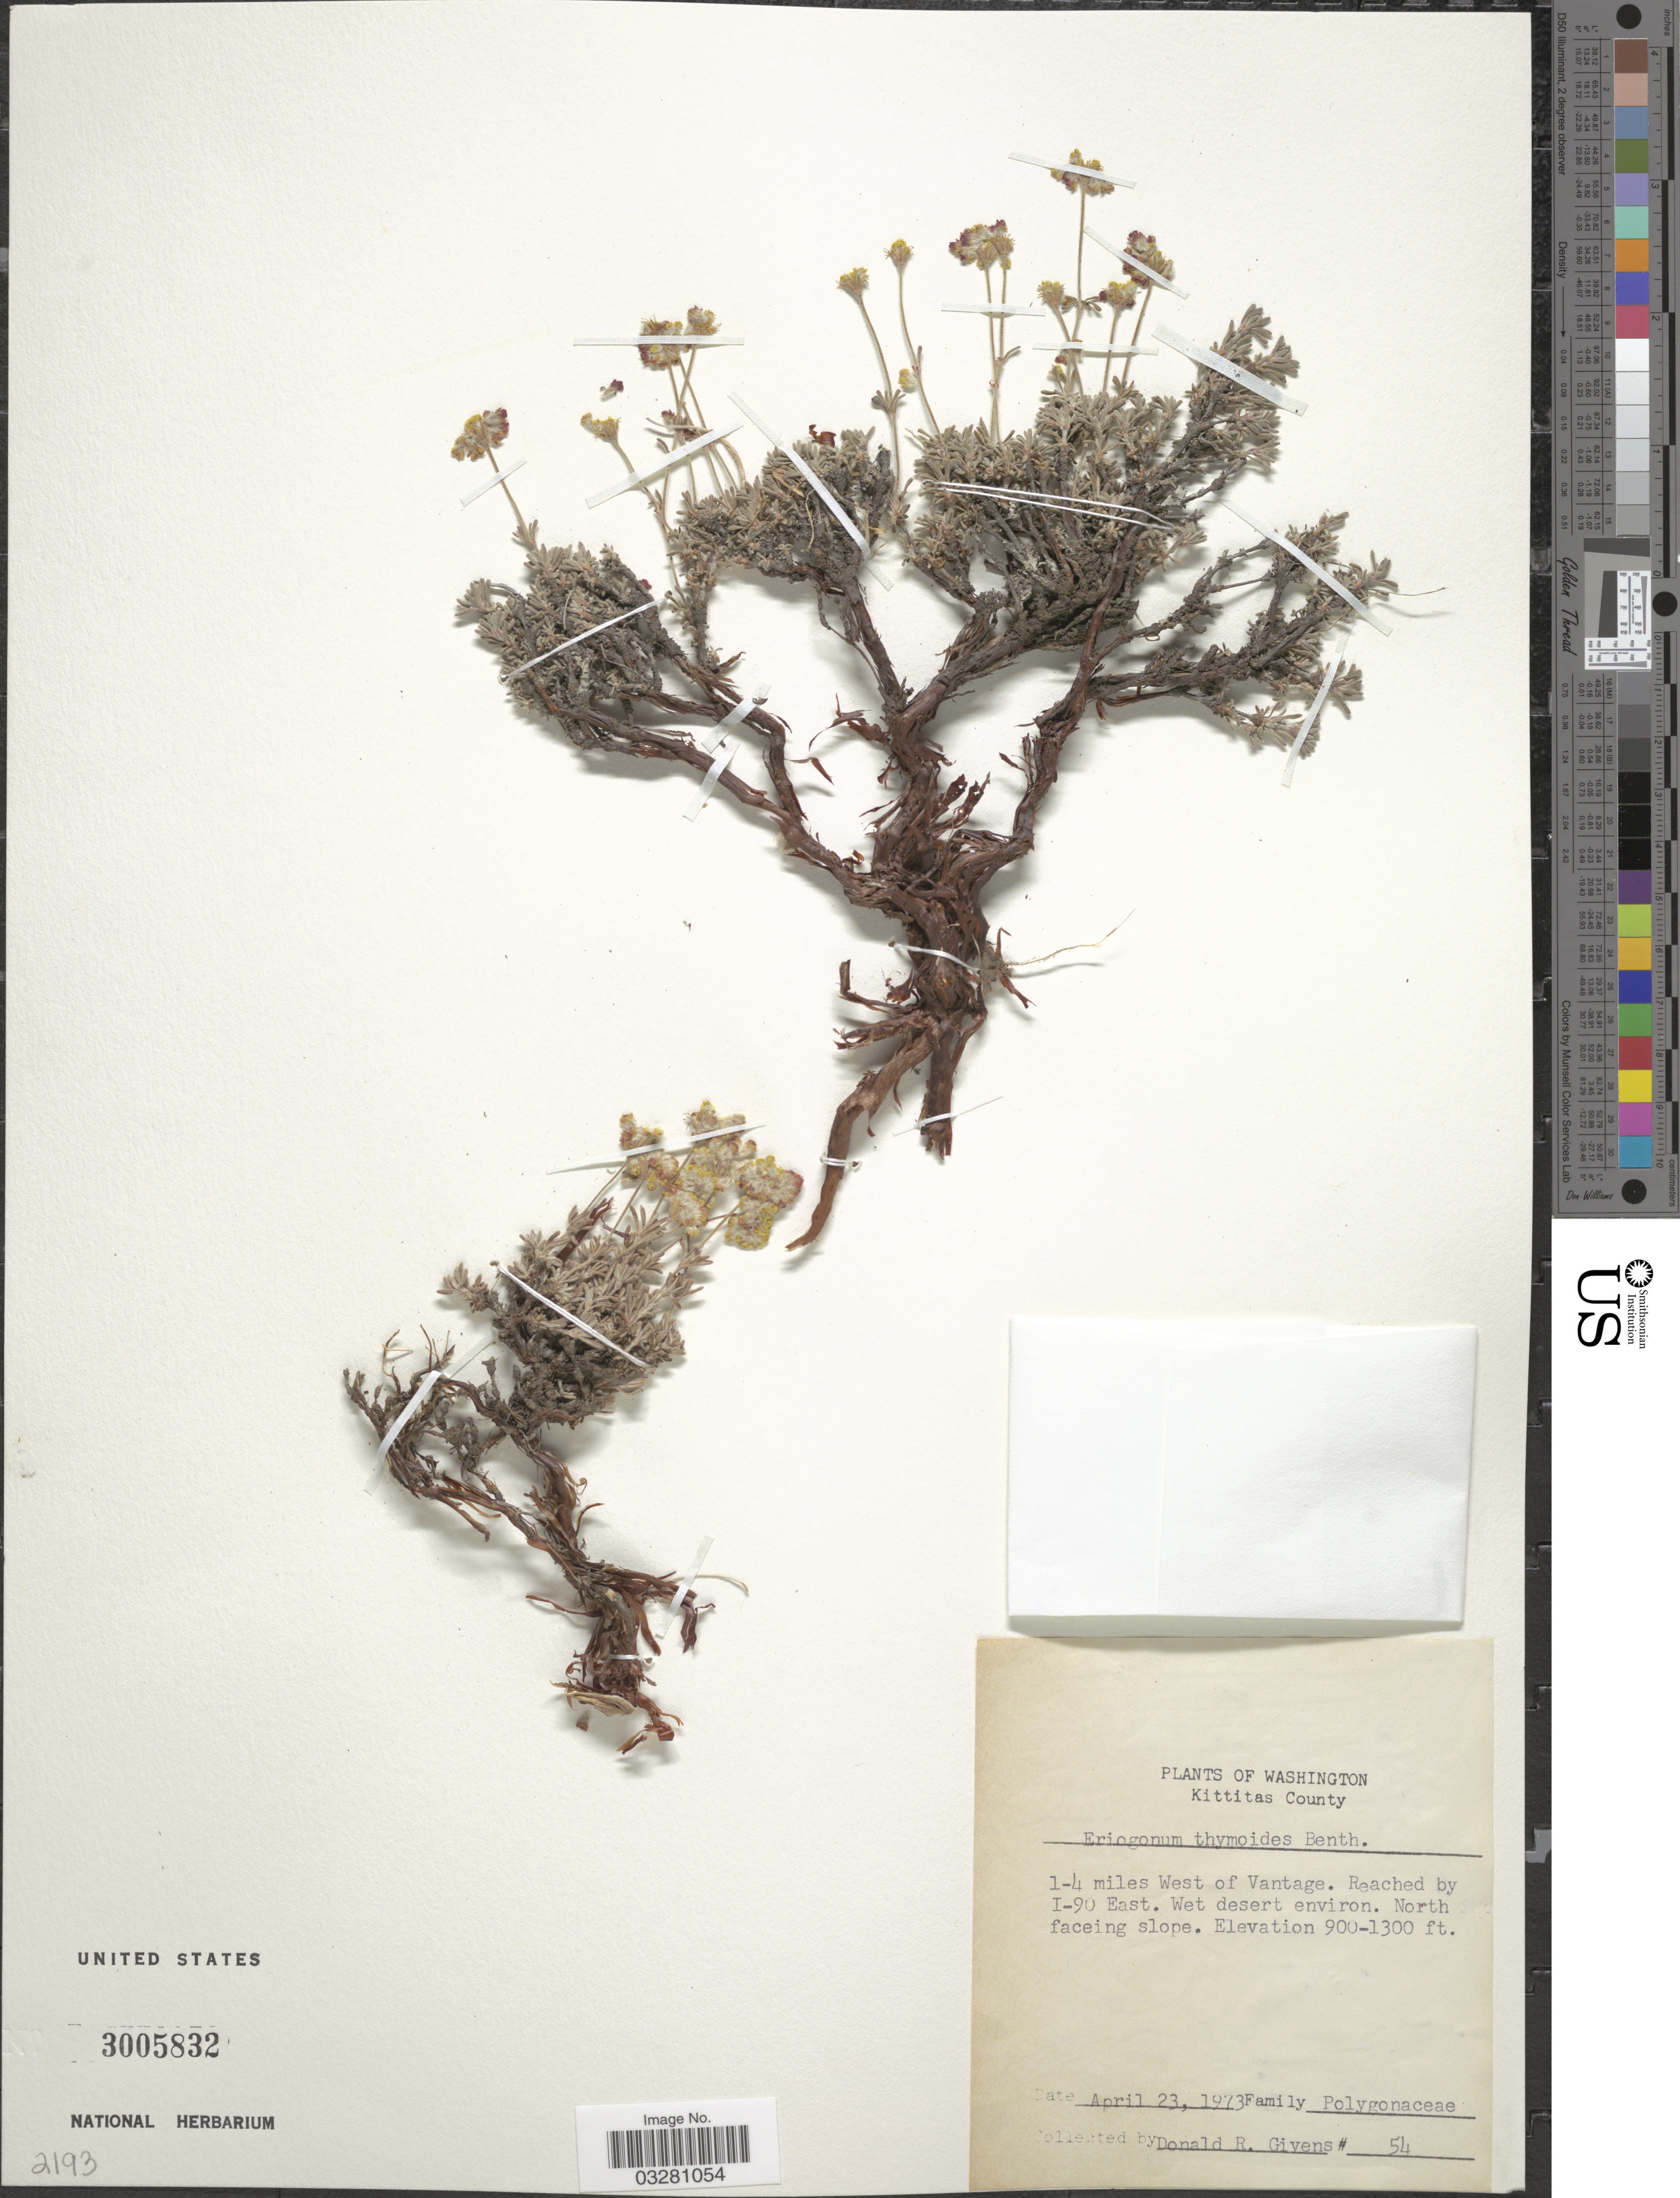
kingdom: Plantae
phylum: Tracheophyta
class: Magnoliopsida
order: Caryophyllales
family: Polygonaceae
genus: Eriogonum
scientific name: Eriogonum thymoides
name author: Benth. in DC.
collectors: D. Givens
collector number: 54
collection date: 1973-04-23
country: United States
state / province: Washington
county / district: Kittitas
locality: Kittitas County. 1-4 miles West of Vantage. Reached by I-90 East.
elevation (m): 274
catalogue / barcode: US 3005832